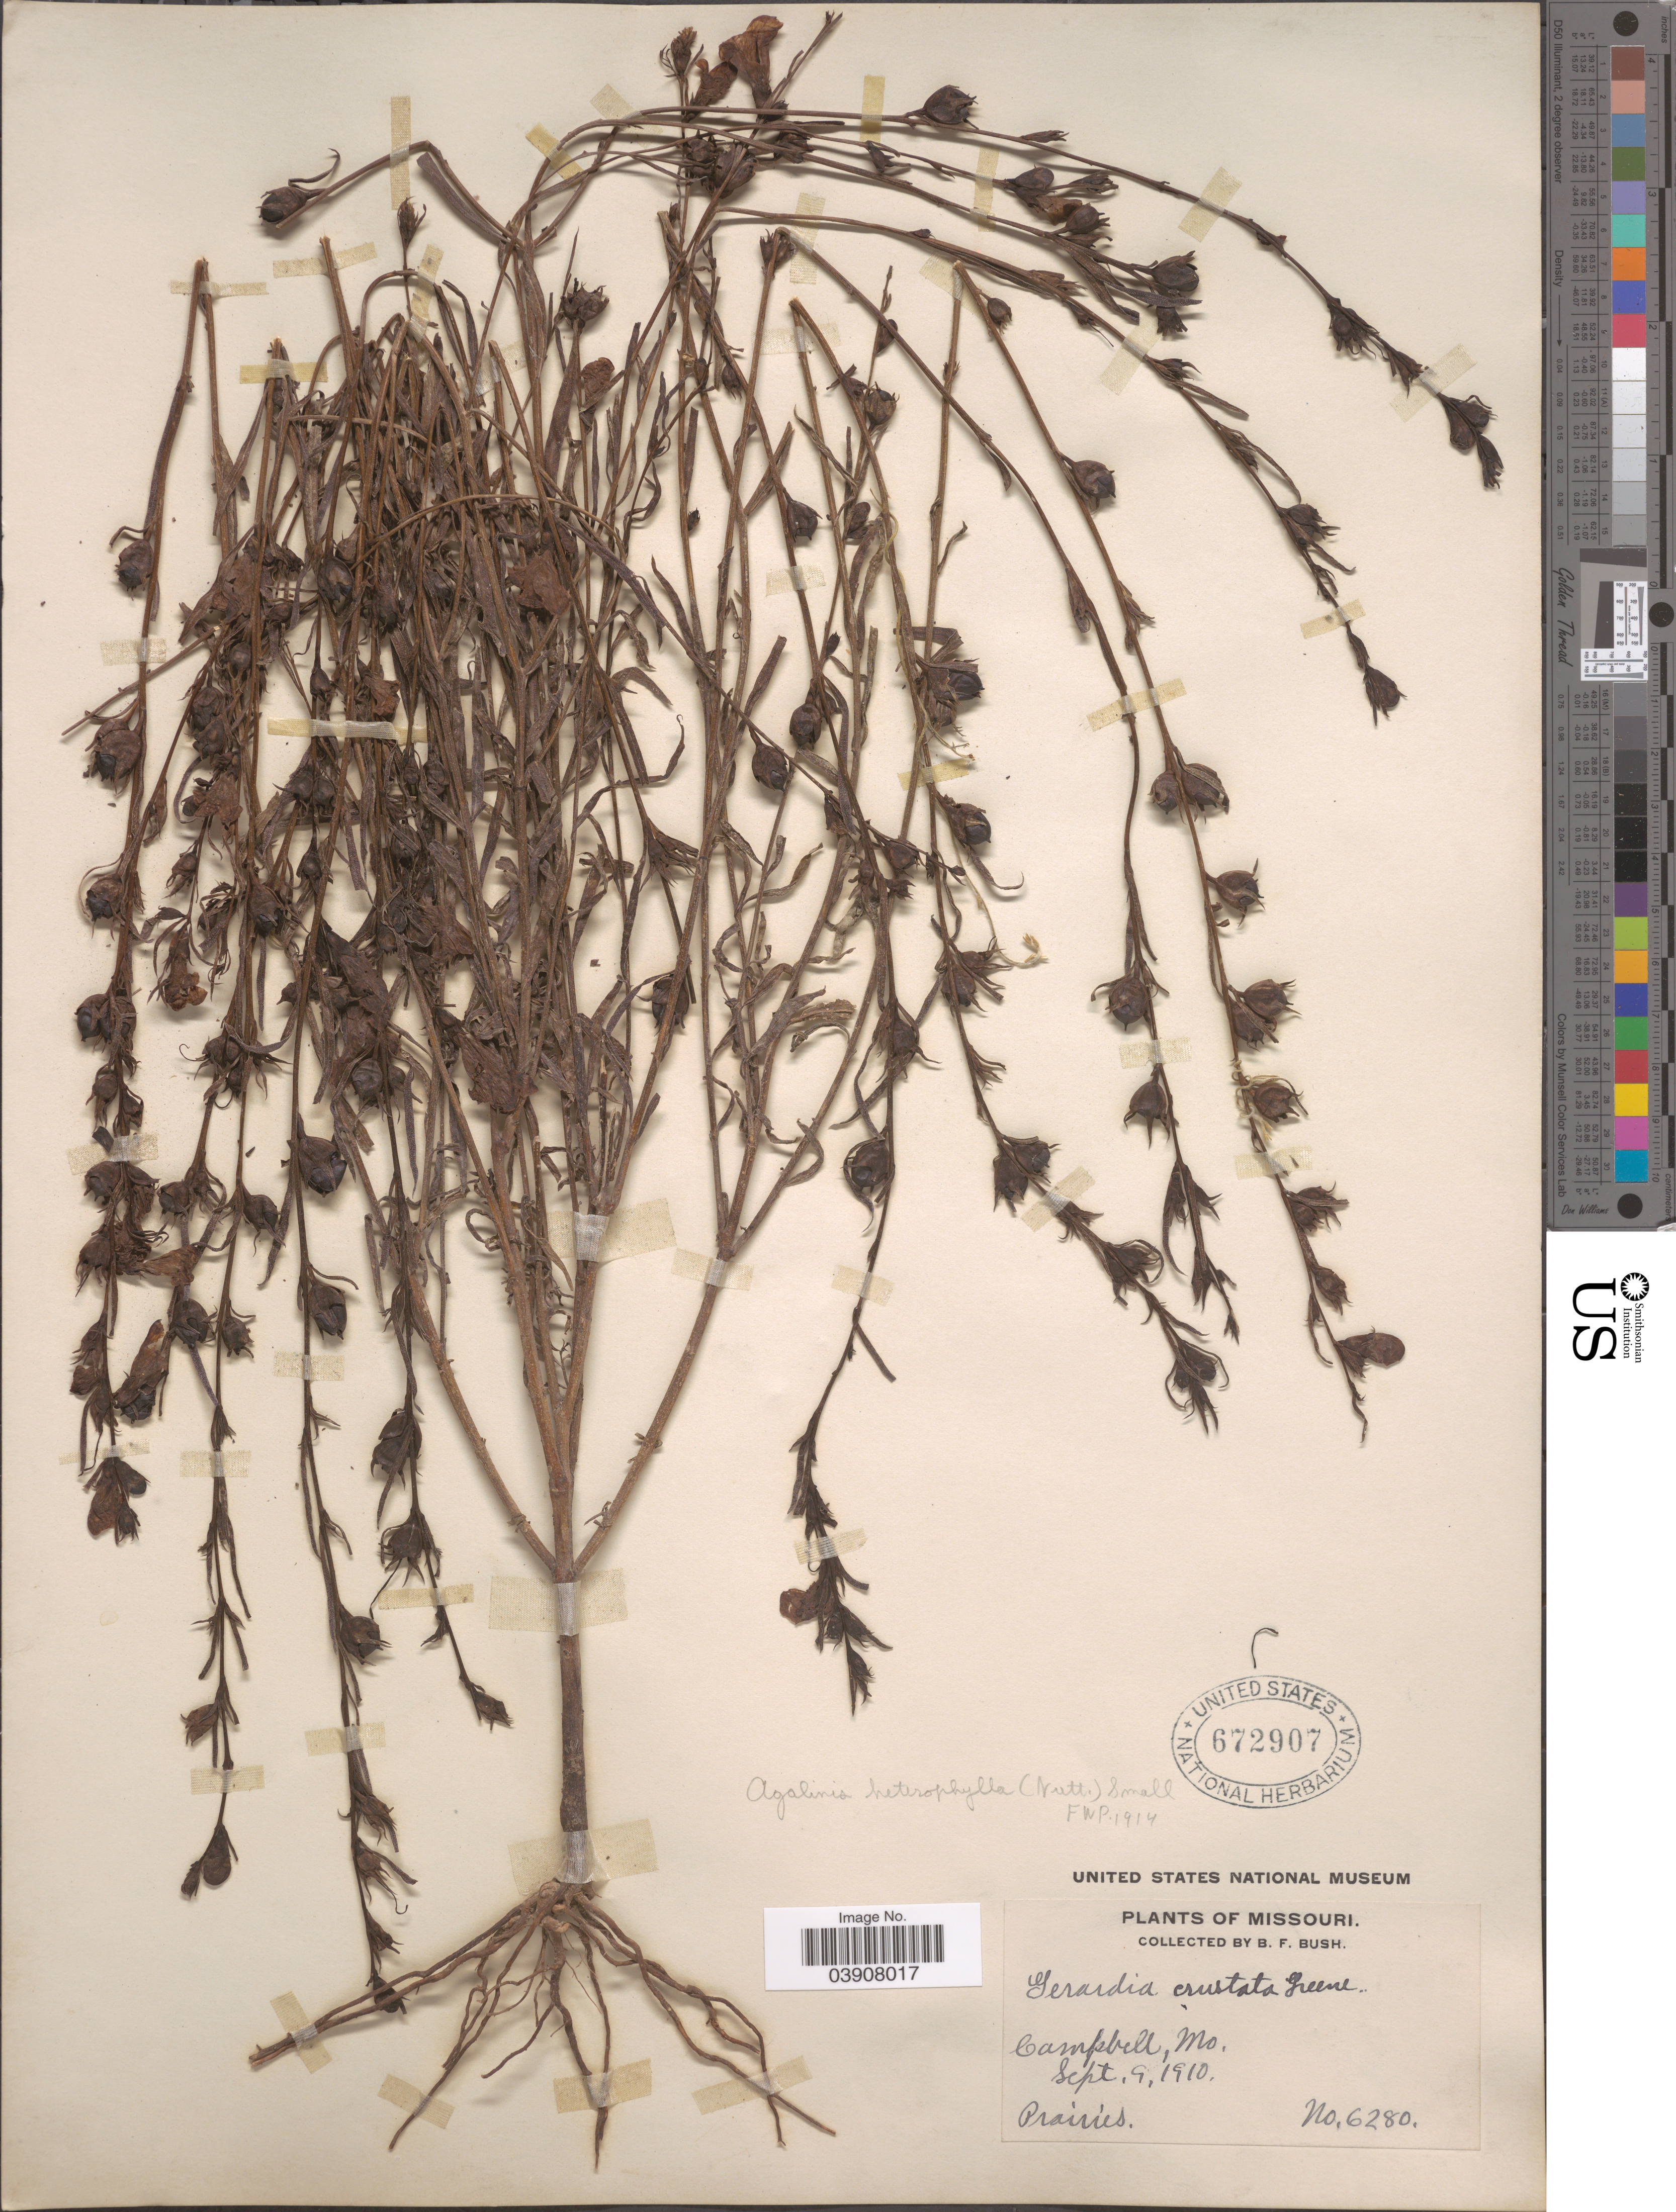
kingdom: Plantae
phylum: Tracheophyta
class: Magnoliopsida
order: Lamiales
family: Orobanchaceae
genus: Agalinis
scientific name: Agalinis heterophylla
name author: (Nutt.) Small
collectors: B. F. Bush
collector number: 6280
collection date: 1910-09-09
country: United States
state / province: Missouri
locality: Campbell.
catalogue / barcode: US 672907